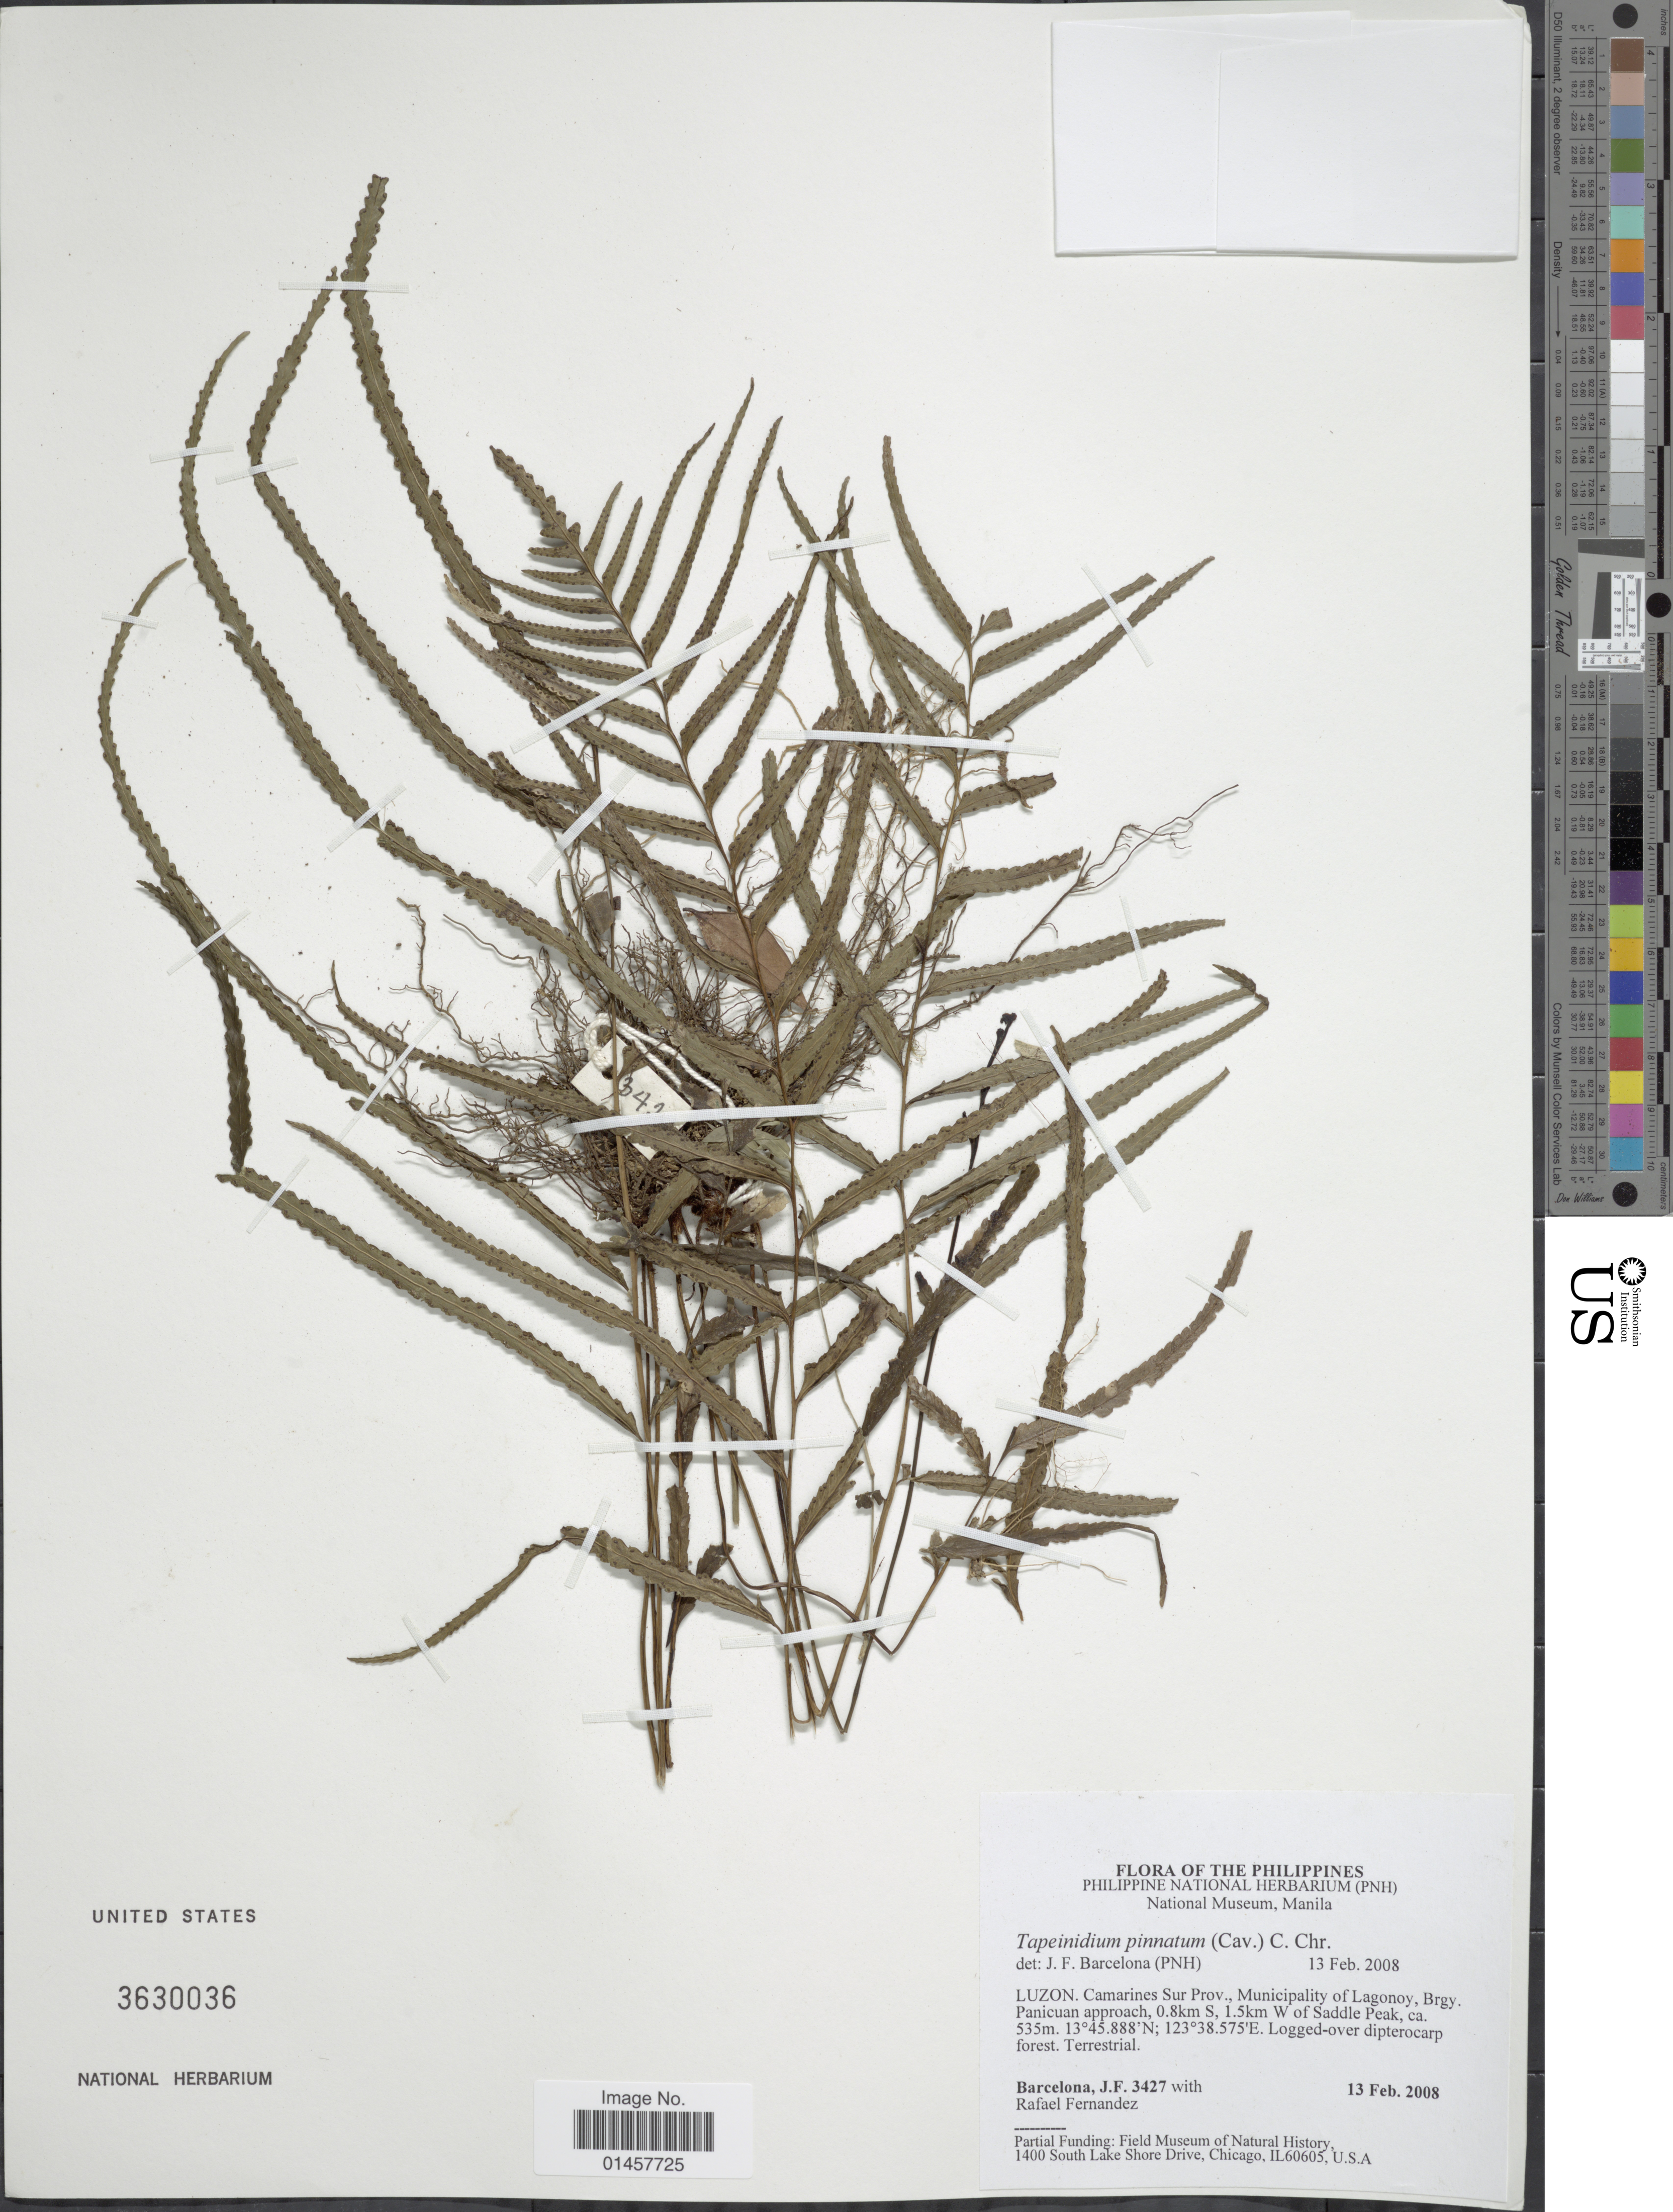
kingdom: Plantae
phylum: Tracheophyta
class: Polypodiopsida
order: Polypodiales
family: Lindsaeaceae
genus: Tapeinidium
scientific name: Tapeinidium pinnatum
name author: (Cav.) C. Chr.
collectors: J. F. Barcelona & R. Fernandez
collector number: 3427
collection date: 2008-02-13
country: Philippines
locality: Luzon, Camarines Sur prov., Municipality of lagonoy, Brgy. Panicuan approach, 0.8km S, 1.5km W of Saddle Peak,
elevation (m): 535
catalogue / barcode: US 3630036